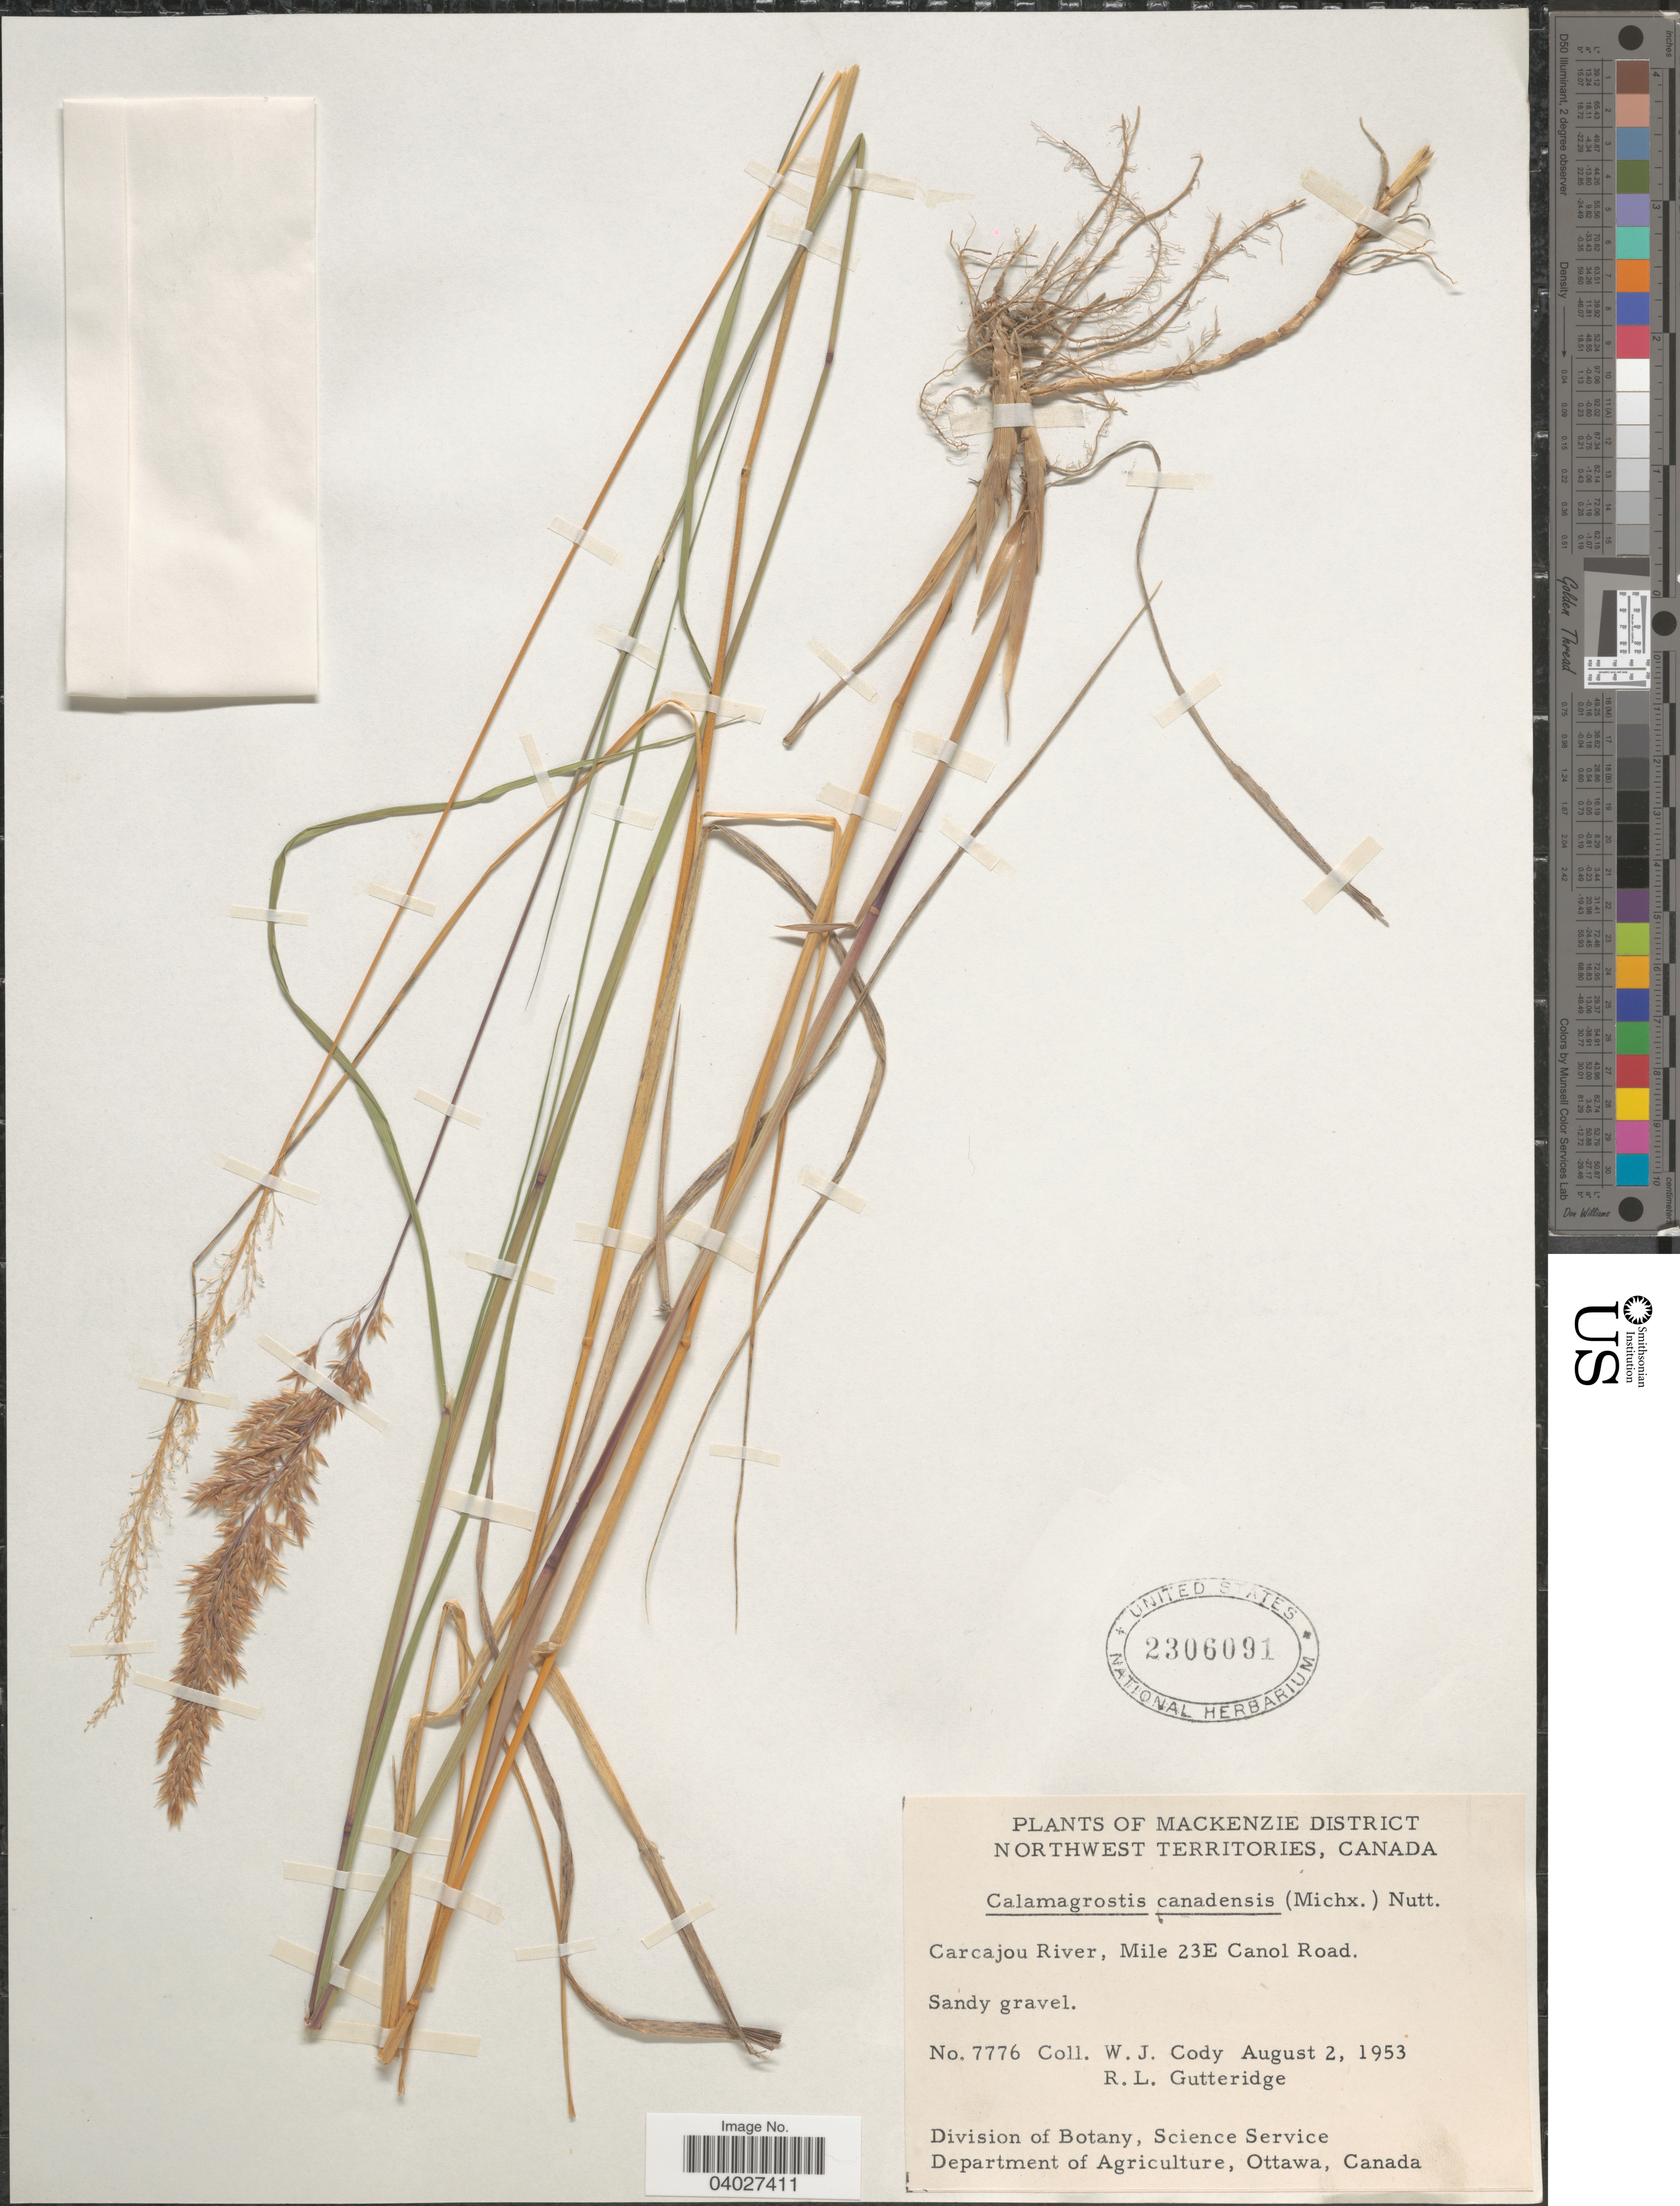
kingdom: Plantae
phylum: Tracheophyta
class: Liliopsida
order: Poales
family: Poaceae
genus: Calamagrostis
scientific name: Calamagrostis canadensis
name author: (Michx.) P. Beauv.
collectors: W. Cody & R. Gutteridge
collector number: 7776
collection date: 1953-08-02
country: Canada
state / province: Northwest Territories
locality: Mackenzie District. Carcajou River, Mile 23E Canol Road.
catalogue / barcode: US 2306091